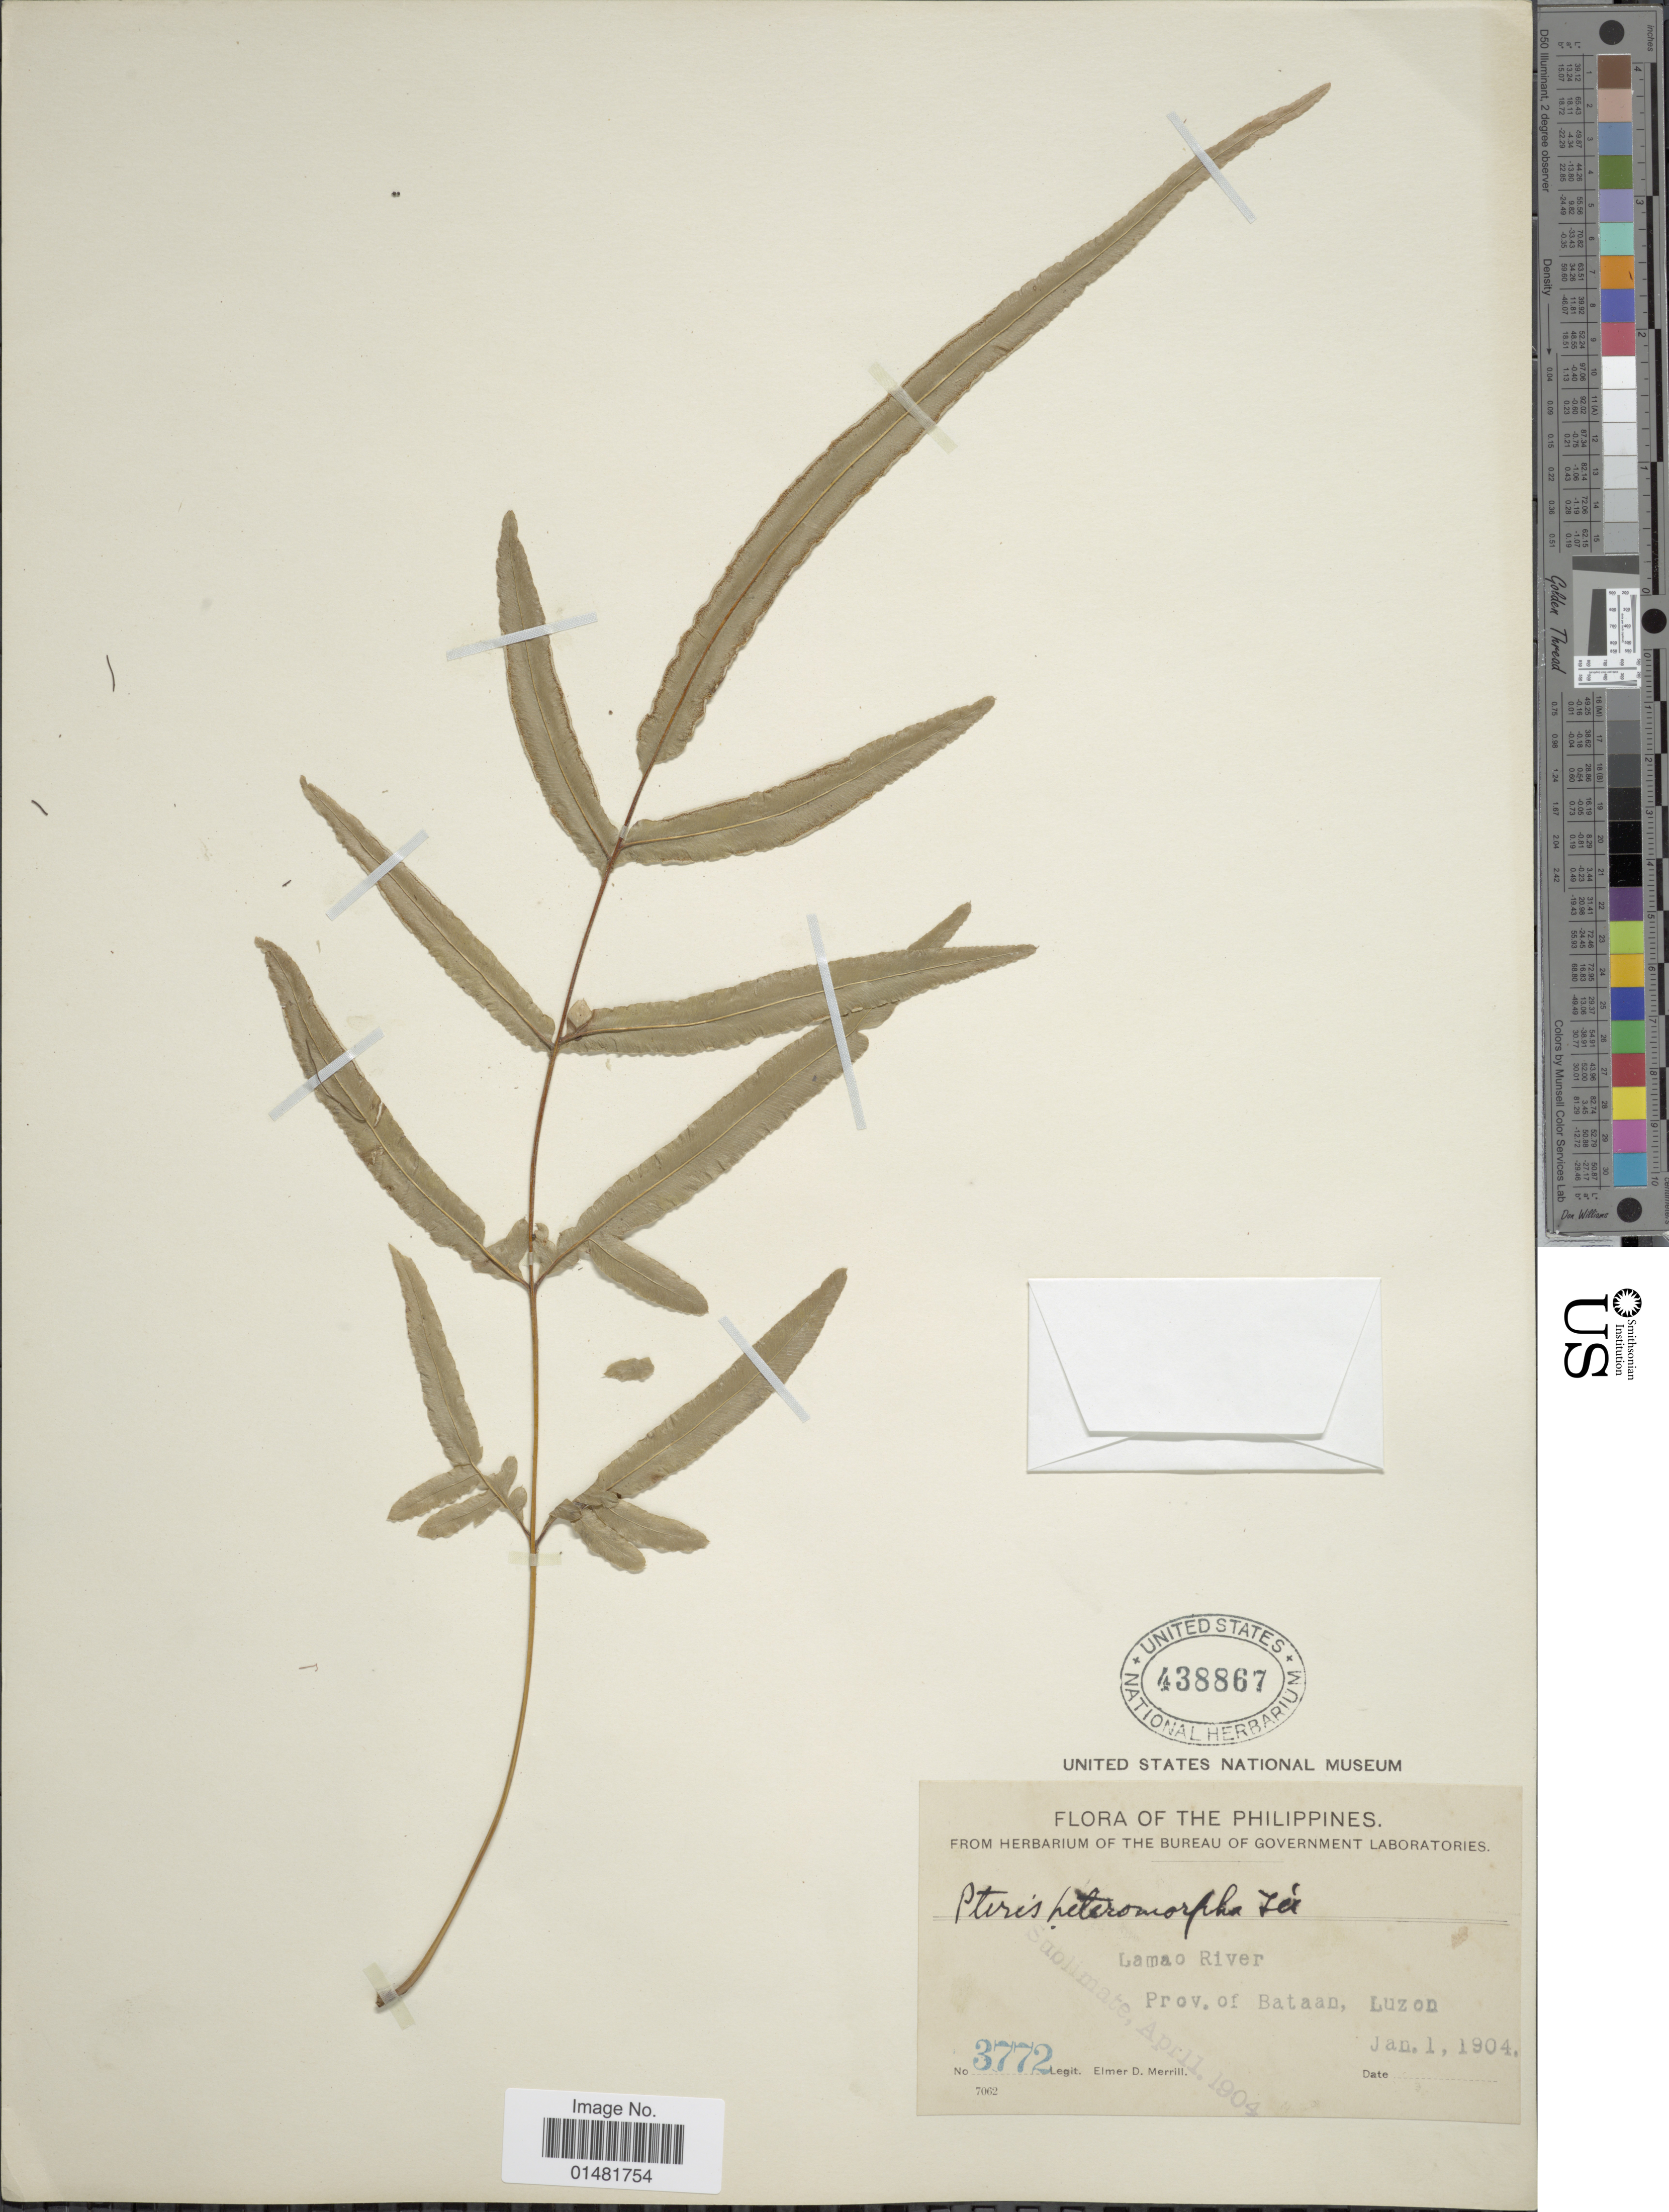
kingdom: Plantae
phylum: Tracheophyta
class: Polypodiopsida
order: Polypodiales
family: Pteridaceae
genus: Pteris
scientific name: Pteris heteromorpha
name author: Fée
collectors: E. D. Merrill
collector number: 3772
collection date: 1904-01-01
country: Philippines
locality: Lamao River, Prov. of Bataan, Luzon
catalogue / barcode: US 438867